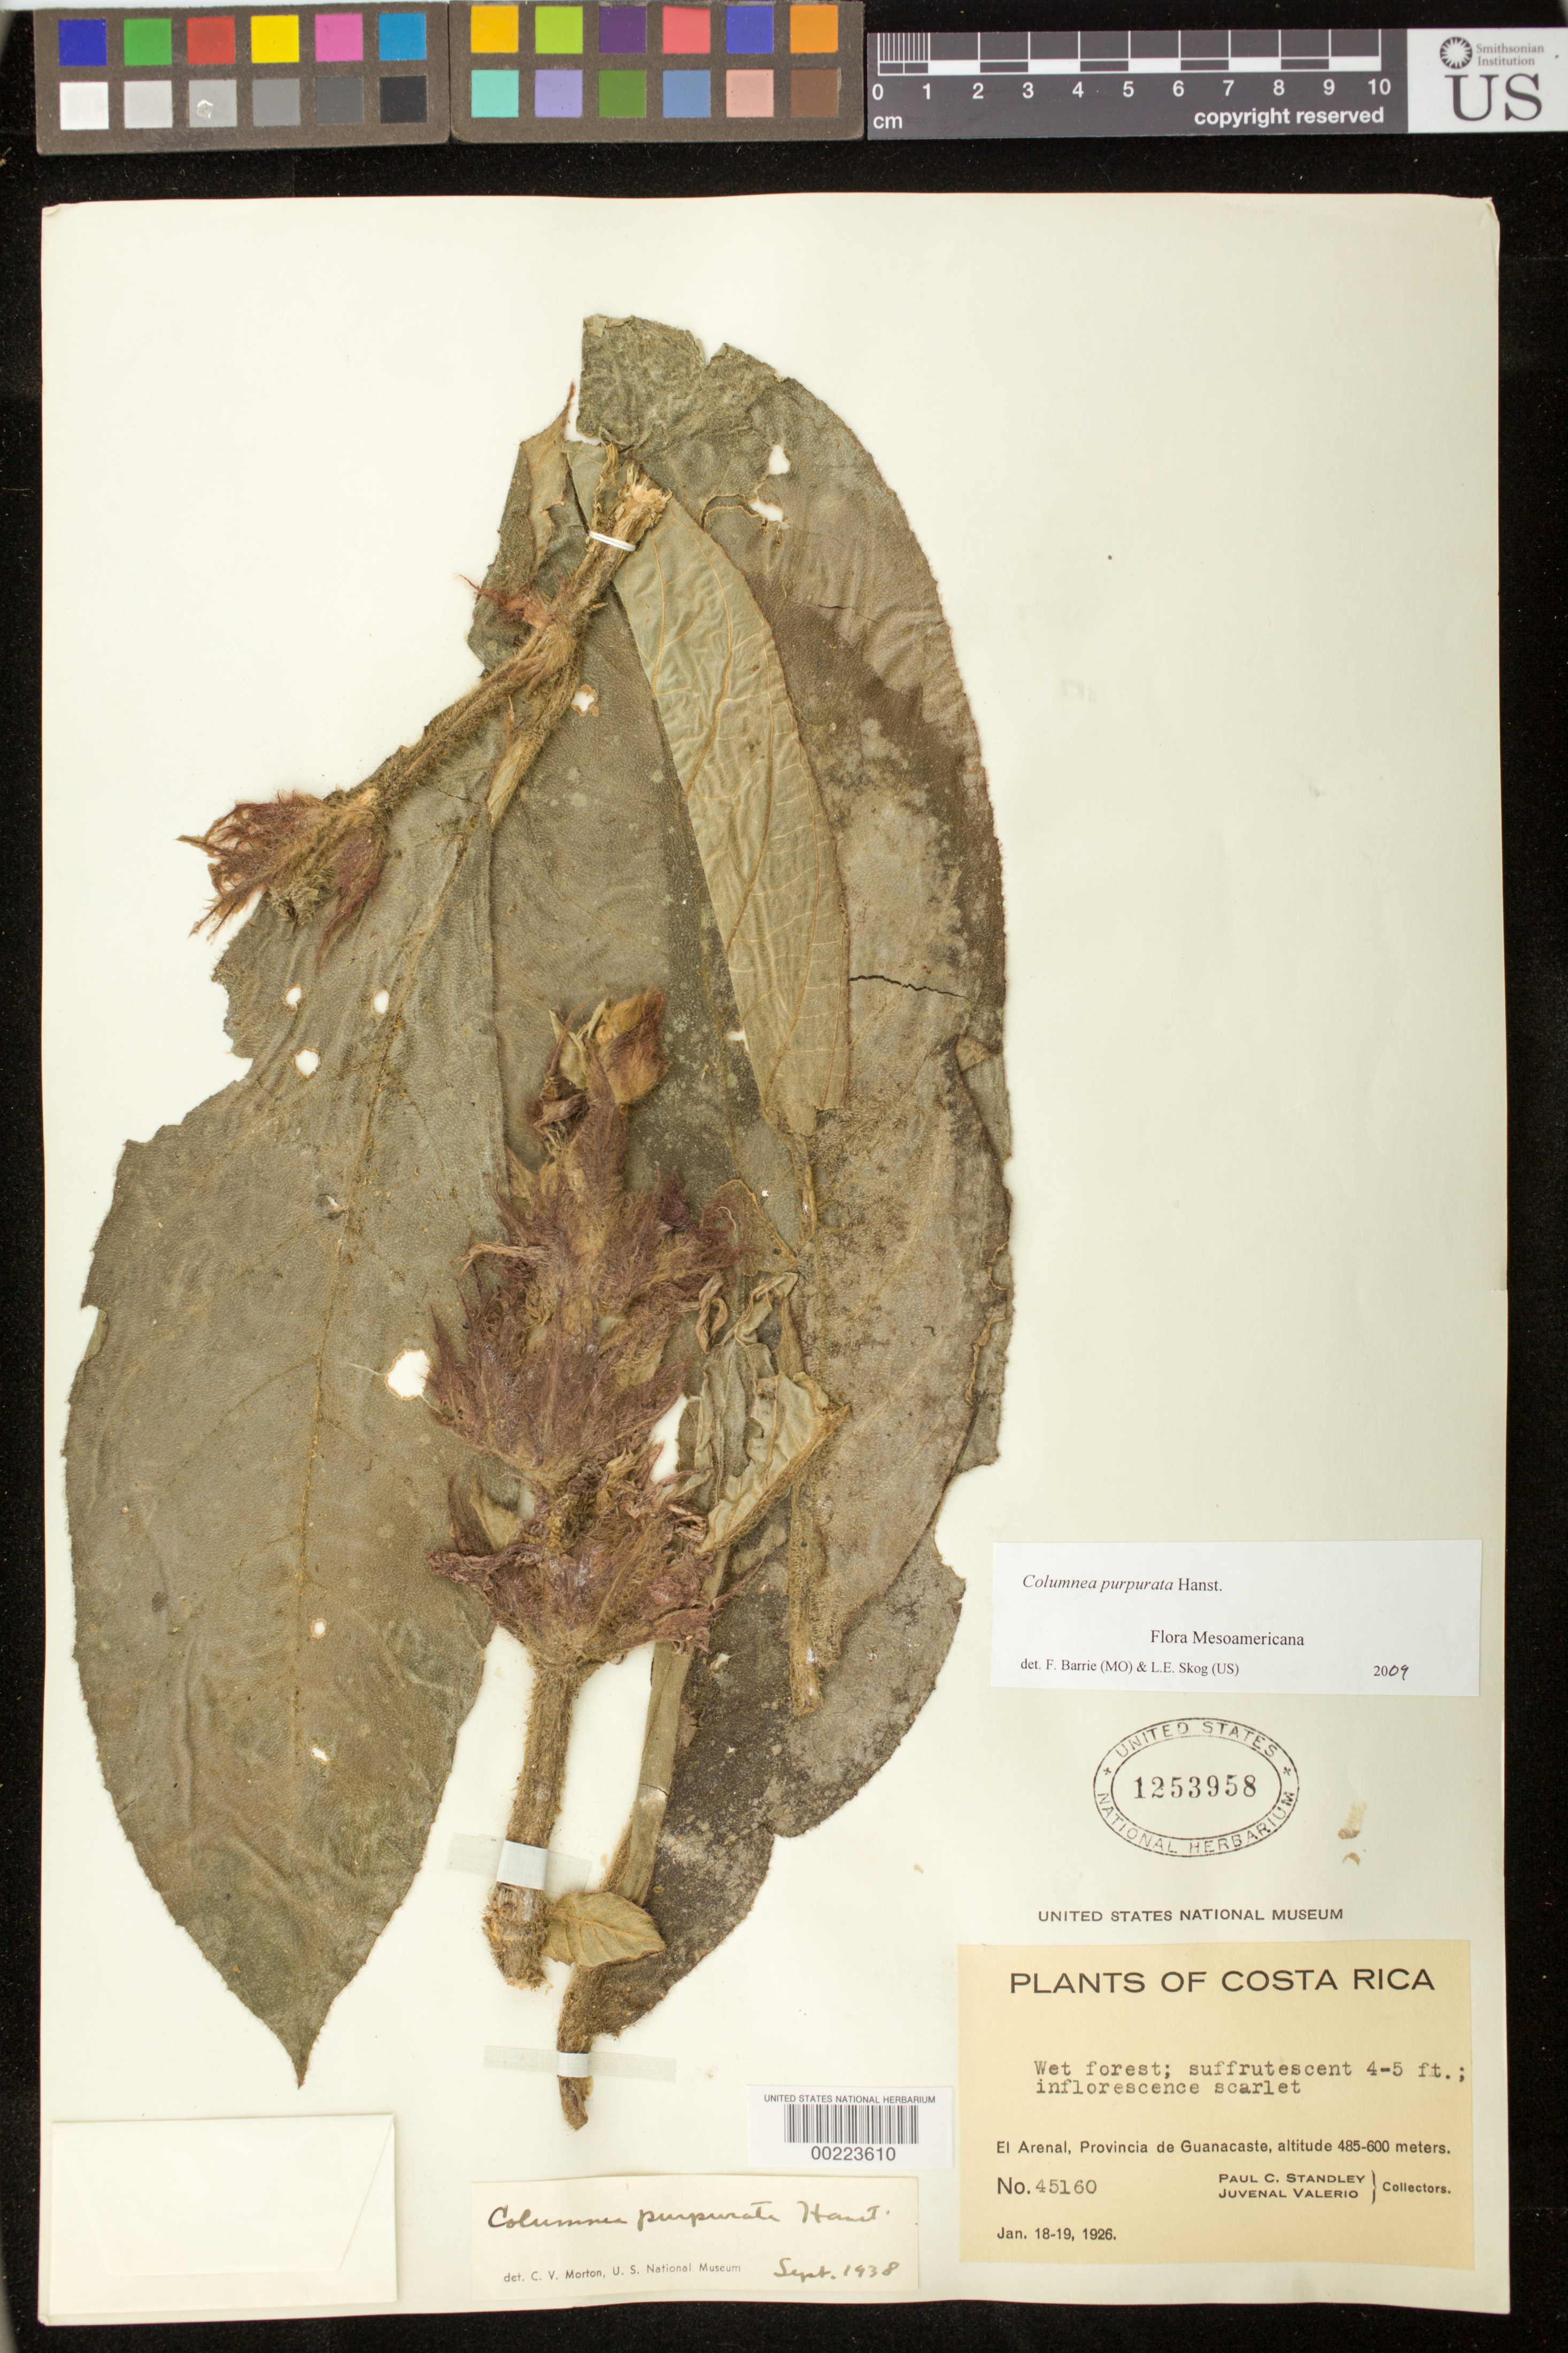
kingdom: Plantae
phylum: Tracheophyta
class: Magnoliopsida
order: Lamiales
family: Gesneriaceae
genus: Columnea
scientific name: Columnea purpurata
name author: Hanst.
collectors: P. C. Standley & J. Valerio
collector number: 45160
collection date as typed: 18-19 Jan 1926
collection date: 1926-01-18/1926-01-19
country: Costa Rica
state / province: Guanacaste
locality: El Arenal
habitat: Wet forest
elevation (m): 485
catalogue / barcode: US 1253958